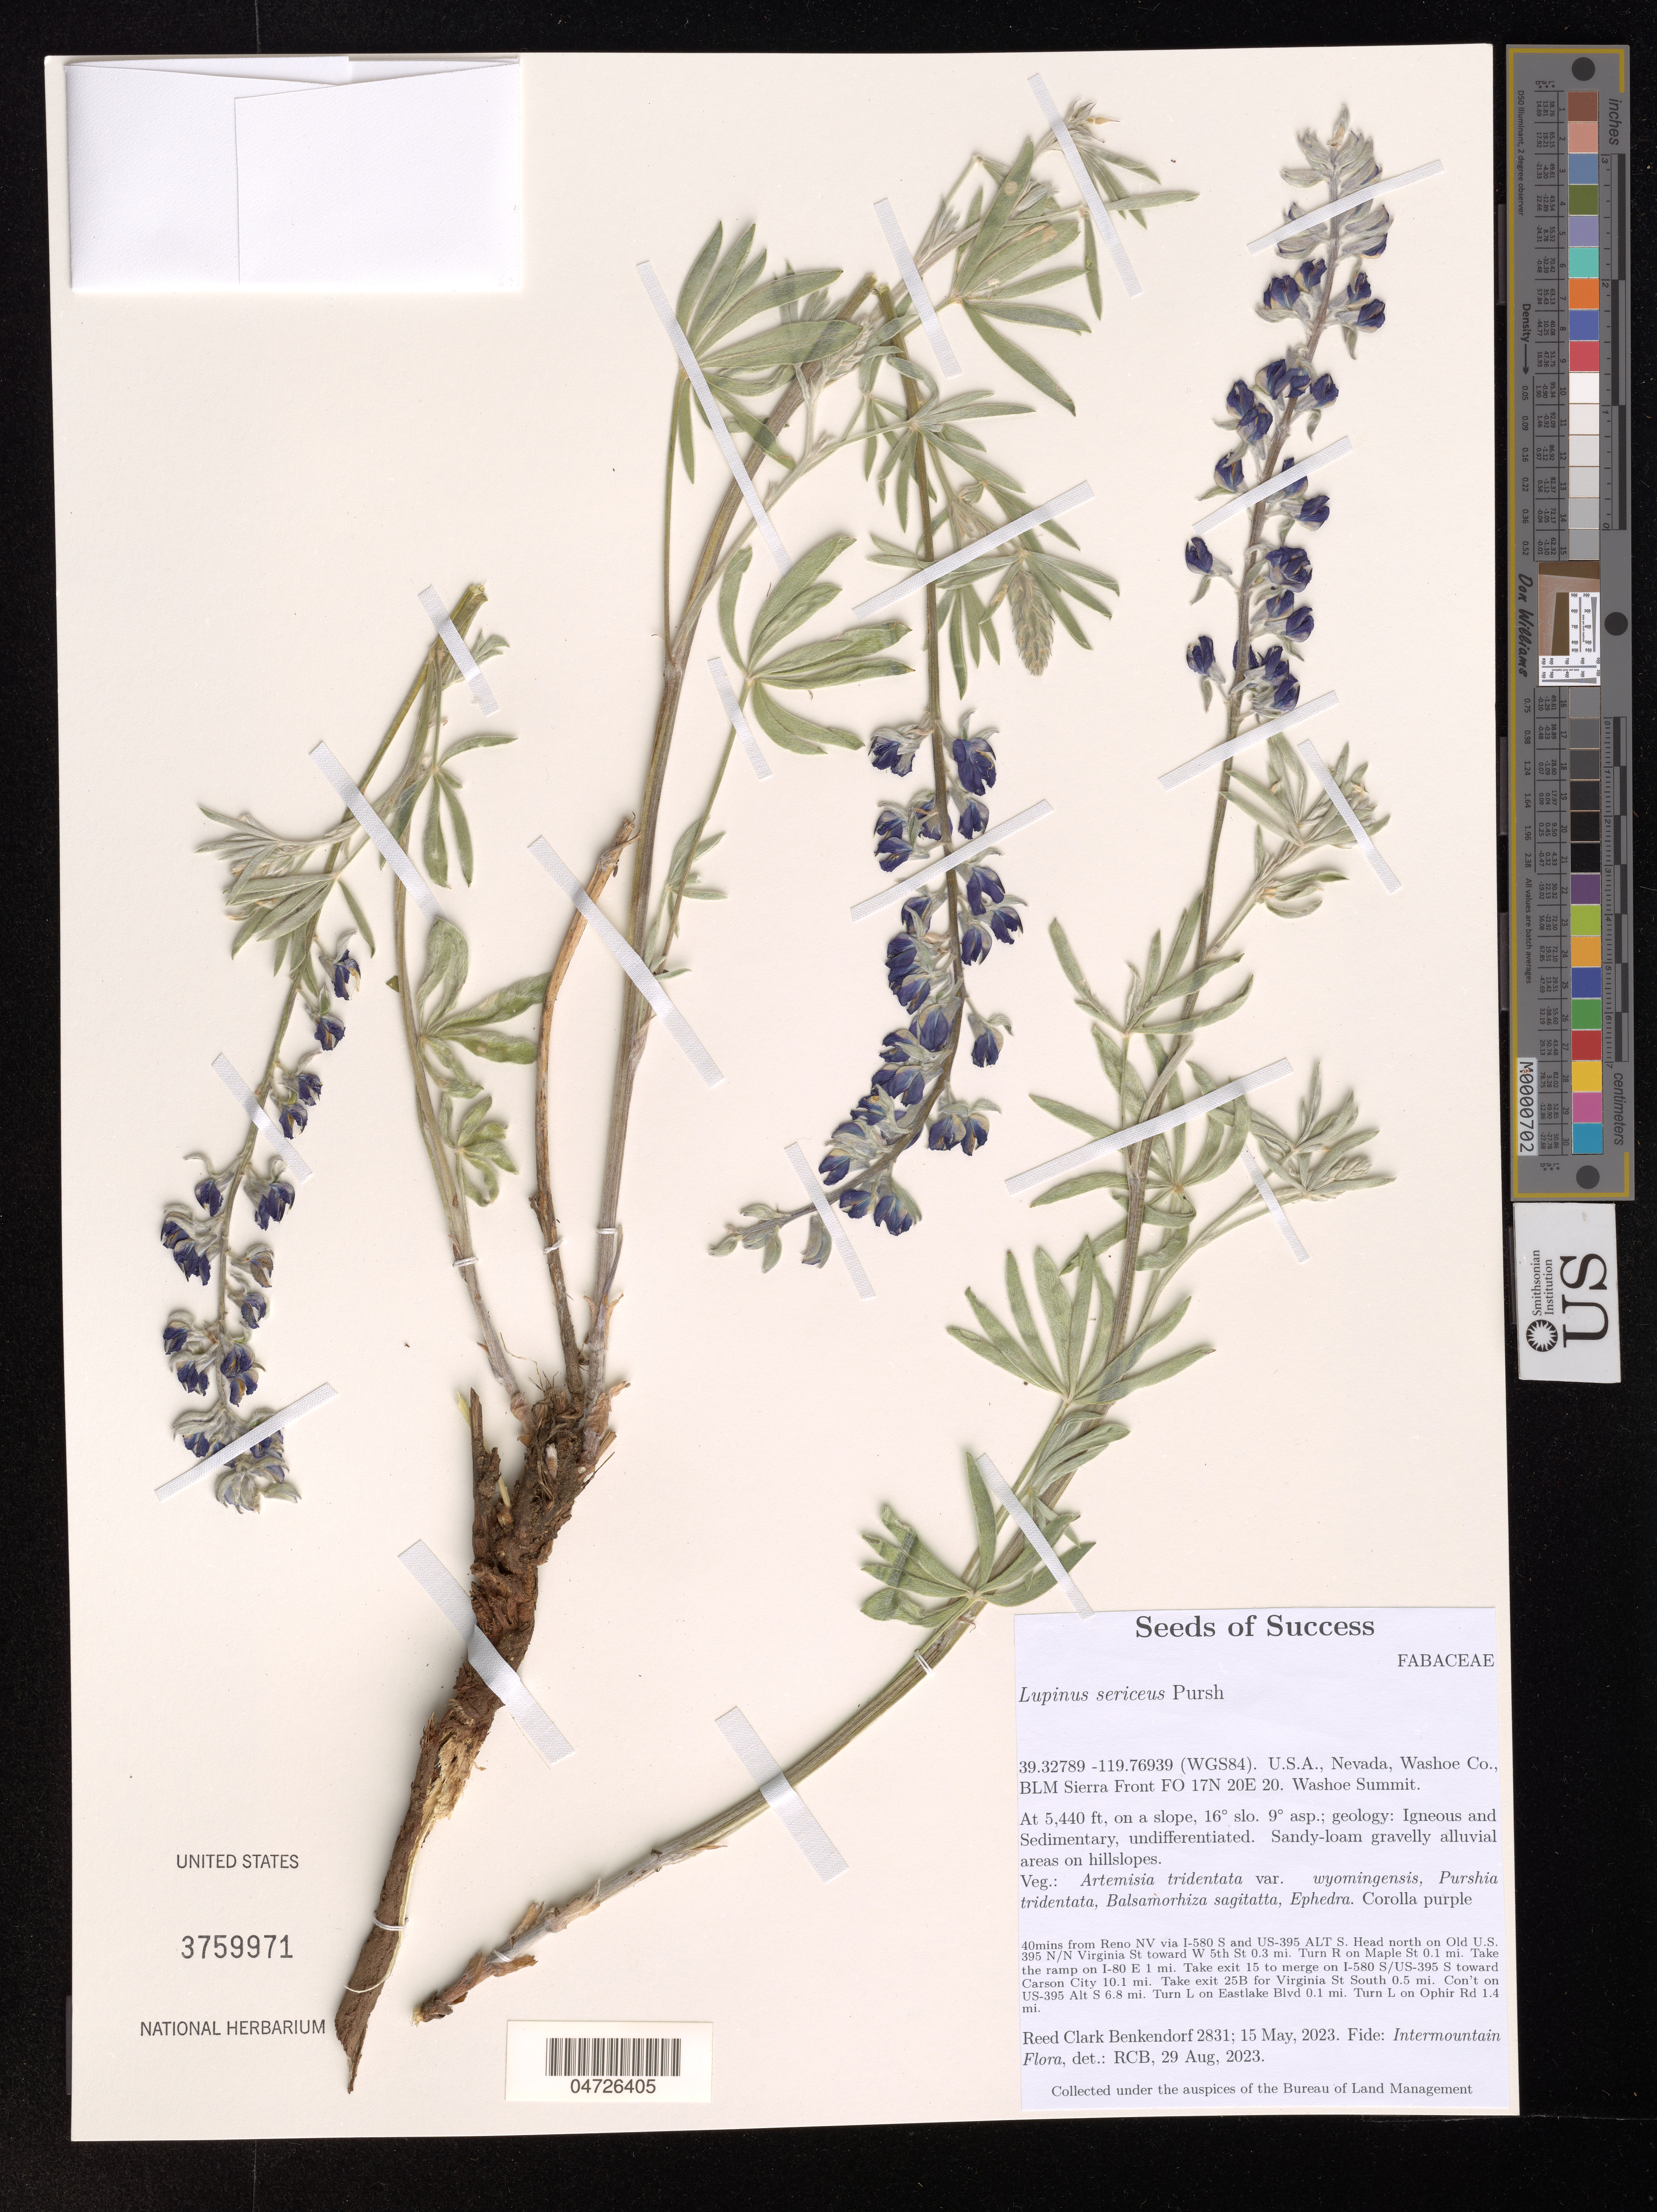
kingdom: Plantae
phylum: Tracheophyta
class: Magnoliopsida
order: Fabales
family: Fabaceae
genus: Lupinus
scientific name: Lupinus sericeus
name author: Pursh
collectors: R. Benkendorf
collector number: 2831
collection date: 2023-05-15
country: United States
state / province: Nevada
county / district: Washoe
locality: (WGS84). Washoe Co., BLM Sierra Front FO 17N 20E 20. Washoe Summit. 40mins from Reno NV via I-580 S and US-395 ALT S. Head north on Old U.S. 395 N/N Virginia St toward W 5th St 0.3 mi. Turn R on Maple St. 0.1 mi. Take the ramp on I-80 E 1 mi. Take exit 15 to merge on I-580 S/US-395 S toward Carson City 10.1 mi. Take exit 25B for Virginia St. South 0.5 mi. Con't on US-395 Alt S 6.8 mi. Turn L on Eastlake Blvd 0.1 mi. Turn L on Ophir Rd 1.4 mi.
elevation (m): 1658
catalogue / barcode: US 3759971